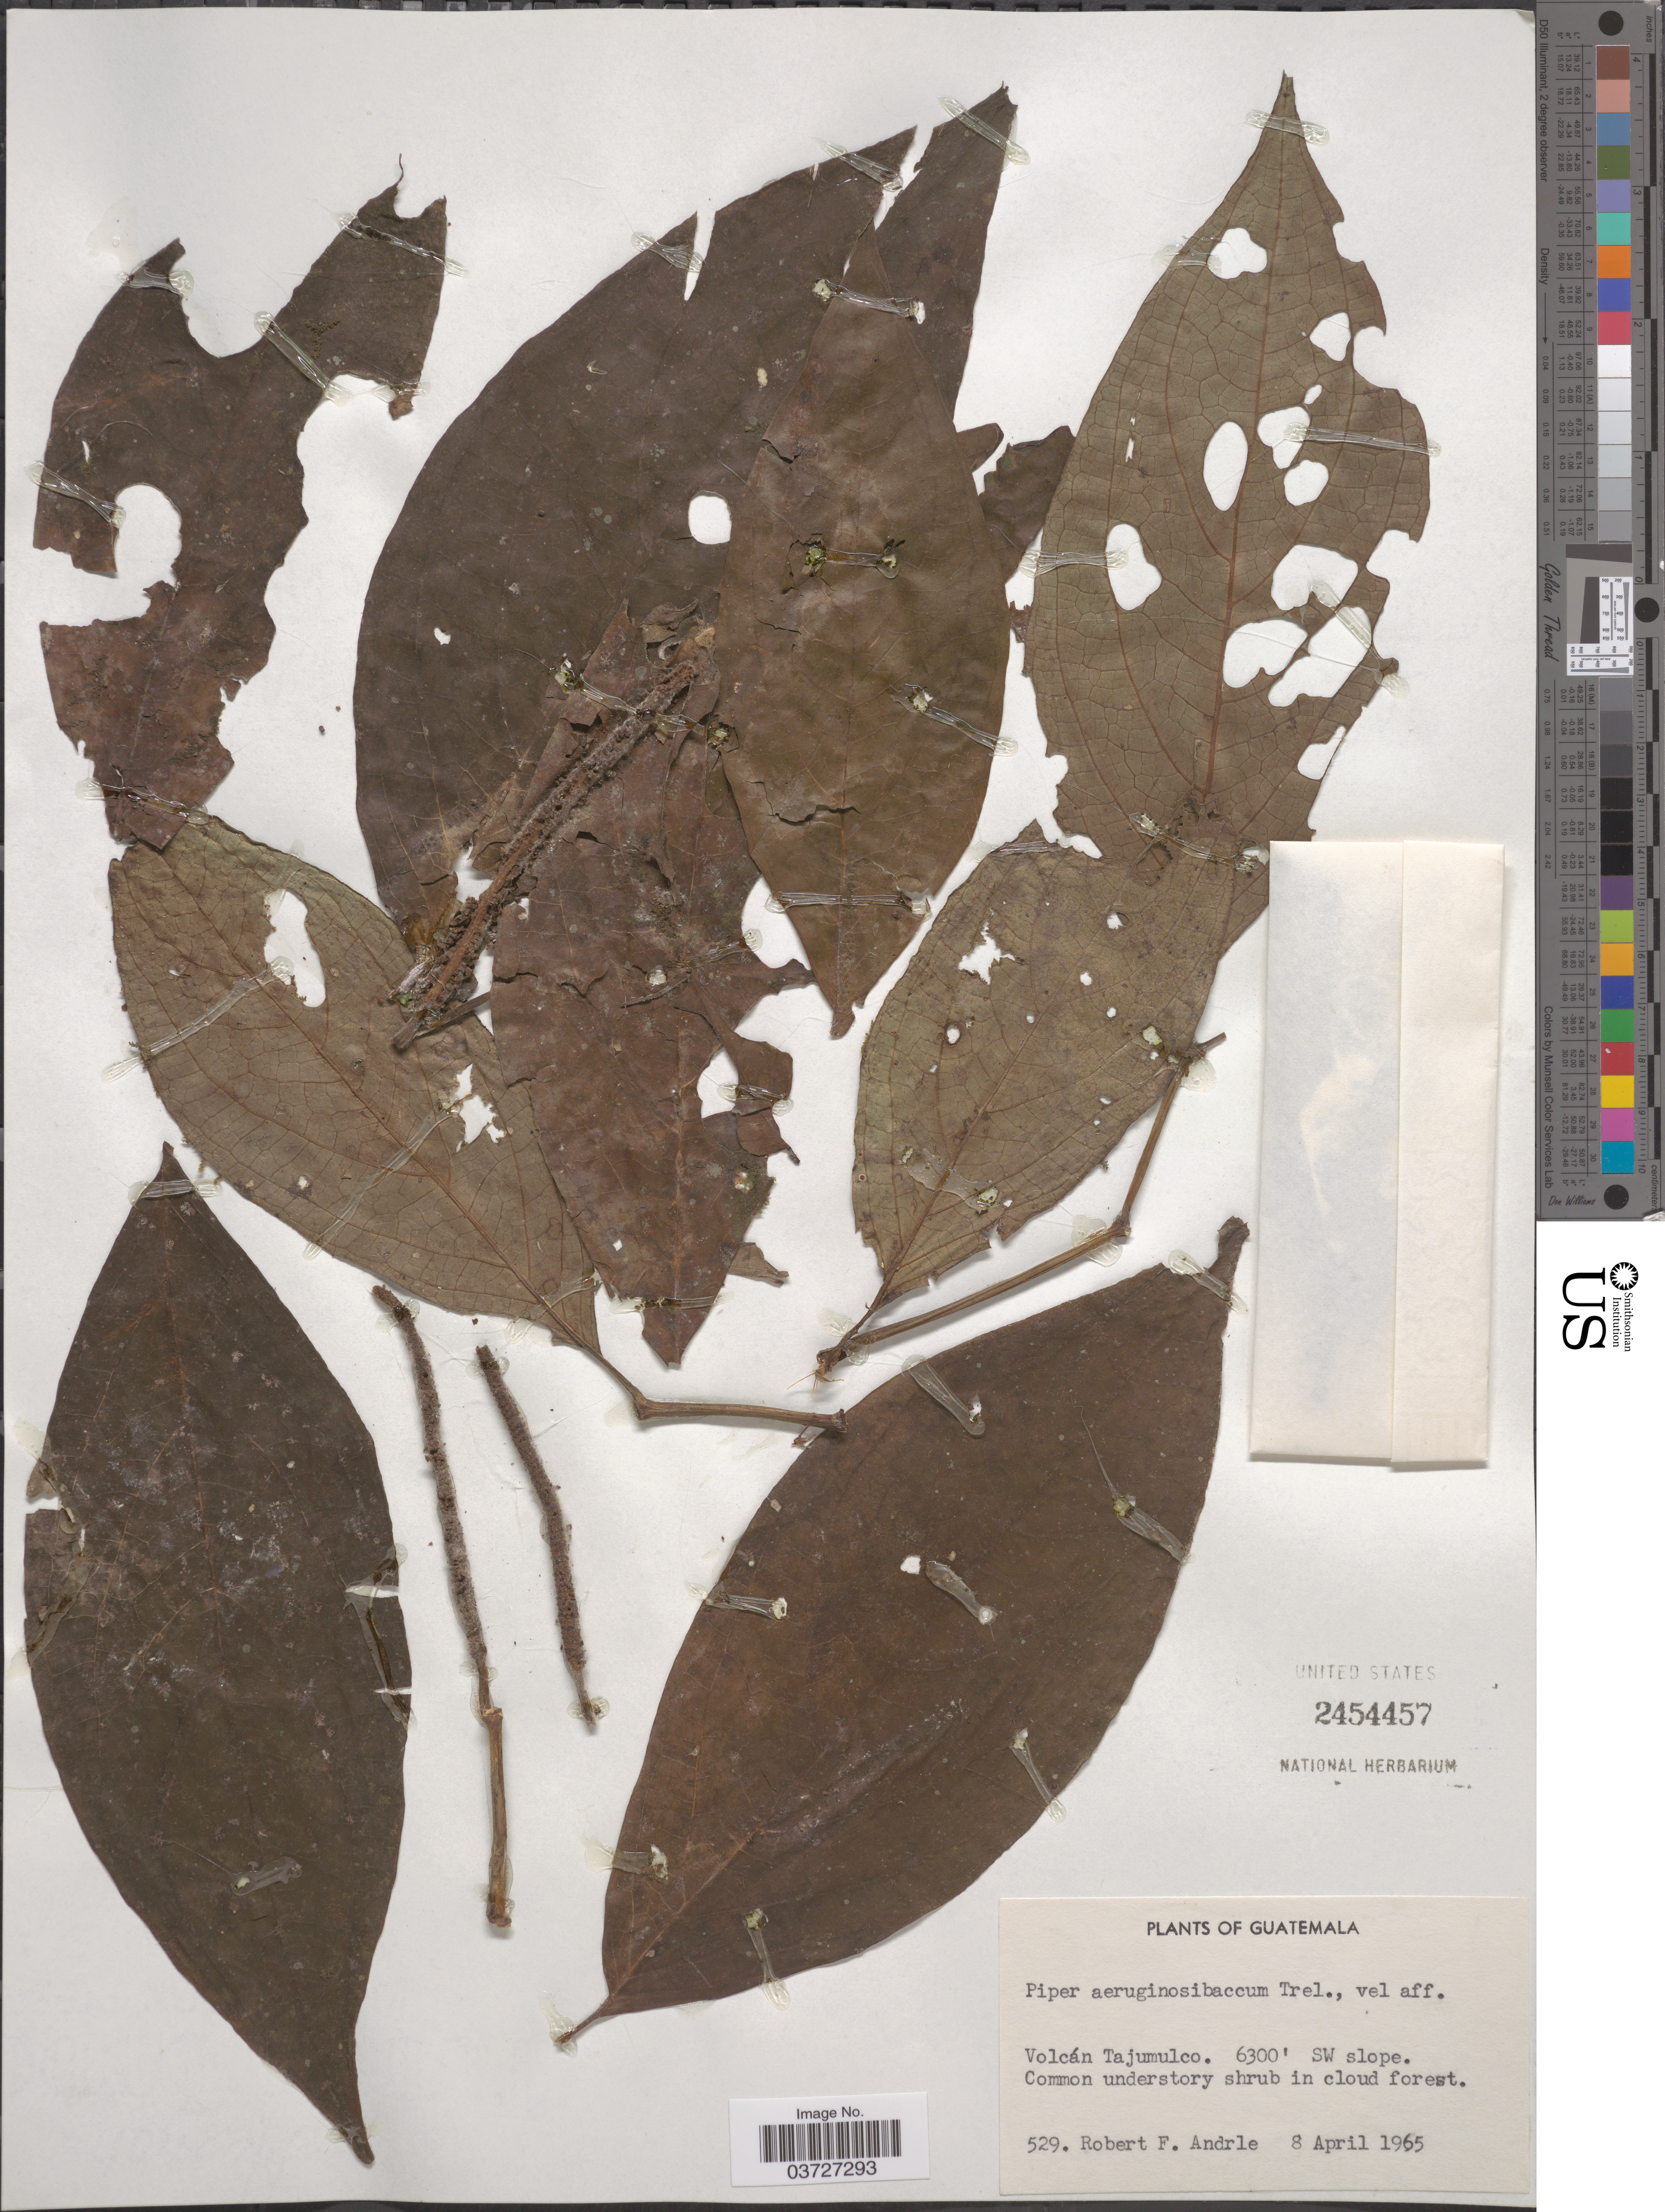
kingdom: Plantae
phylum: Tracheophyta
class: Magnoliopsida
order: Piperales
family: Piperaceae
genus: Piper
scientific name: Piper aeruginosibaccum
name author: Trel.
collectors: R. Andrle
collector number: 529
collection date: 1965-04-08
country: Guatemala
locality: Volcán Tajumulco. SW slope.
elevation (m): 1920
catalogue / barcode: US 2454457